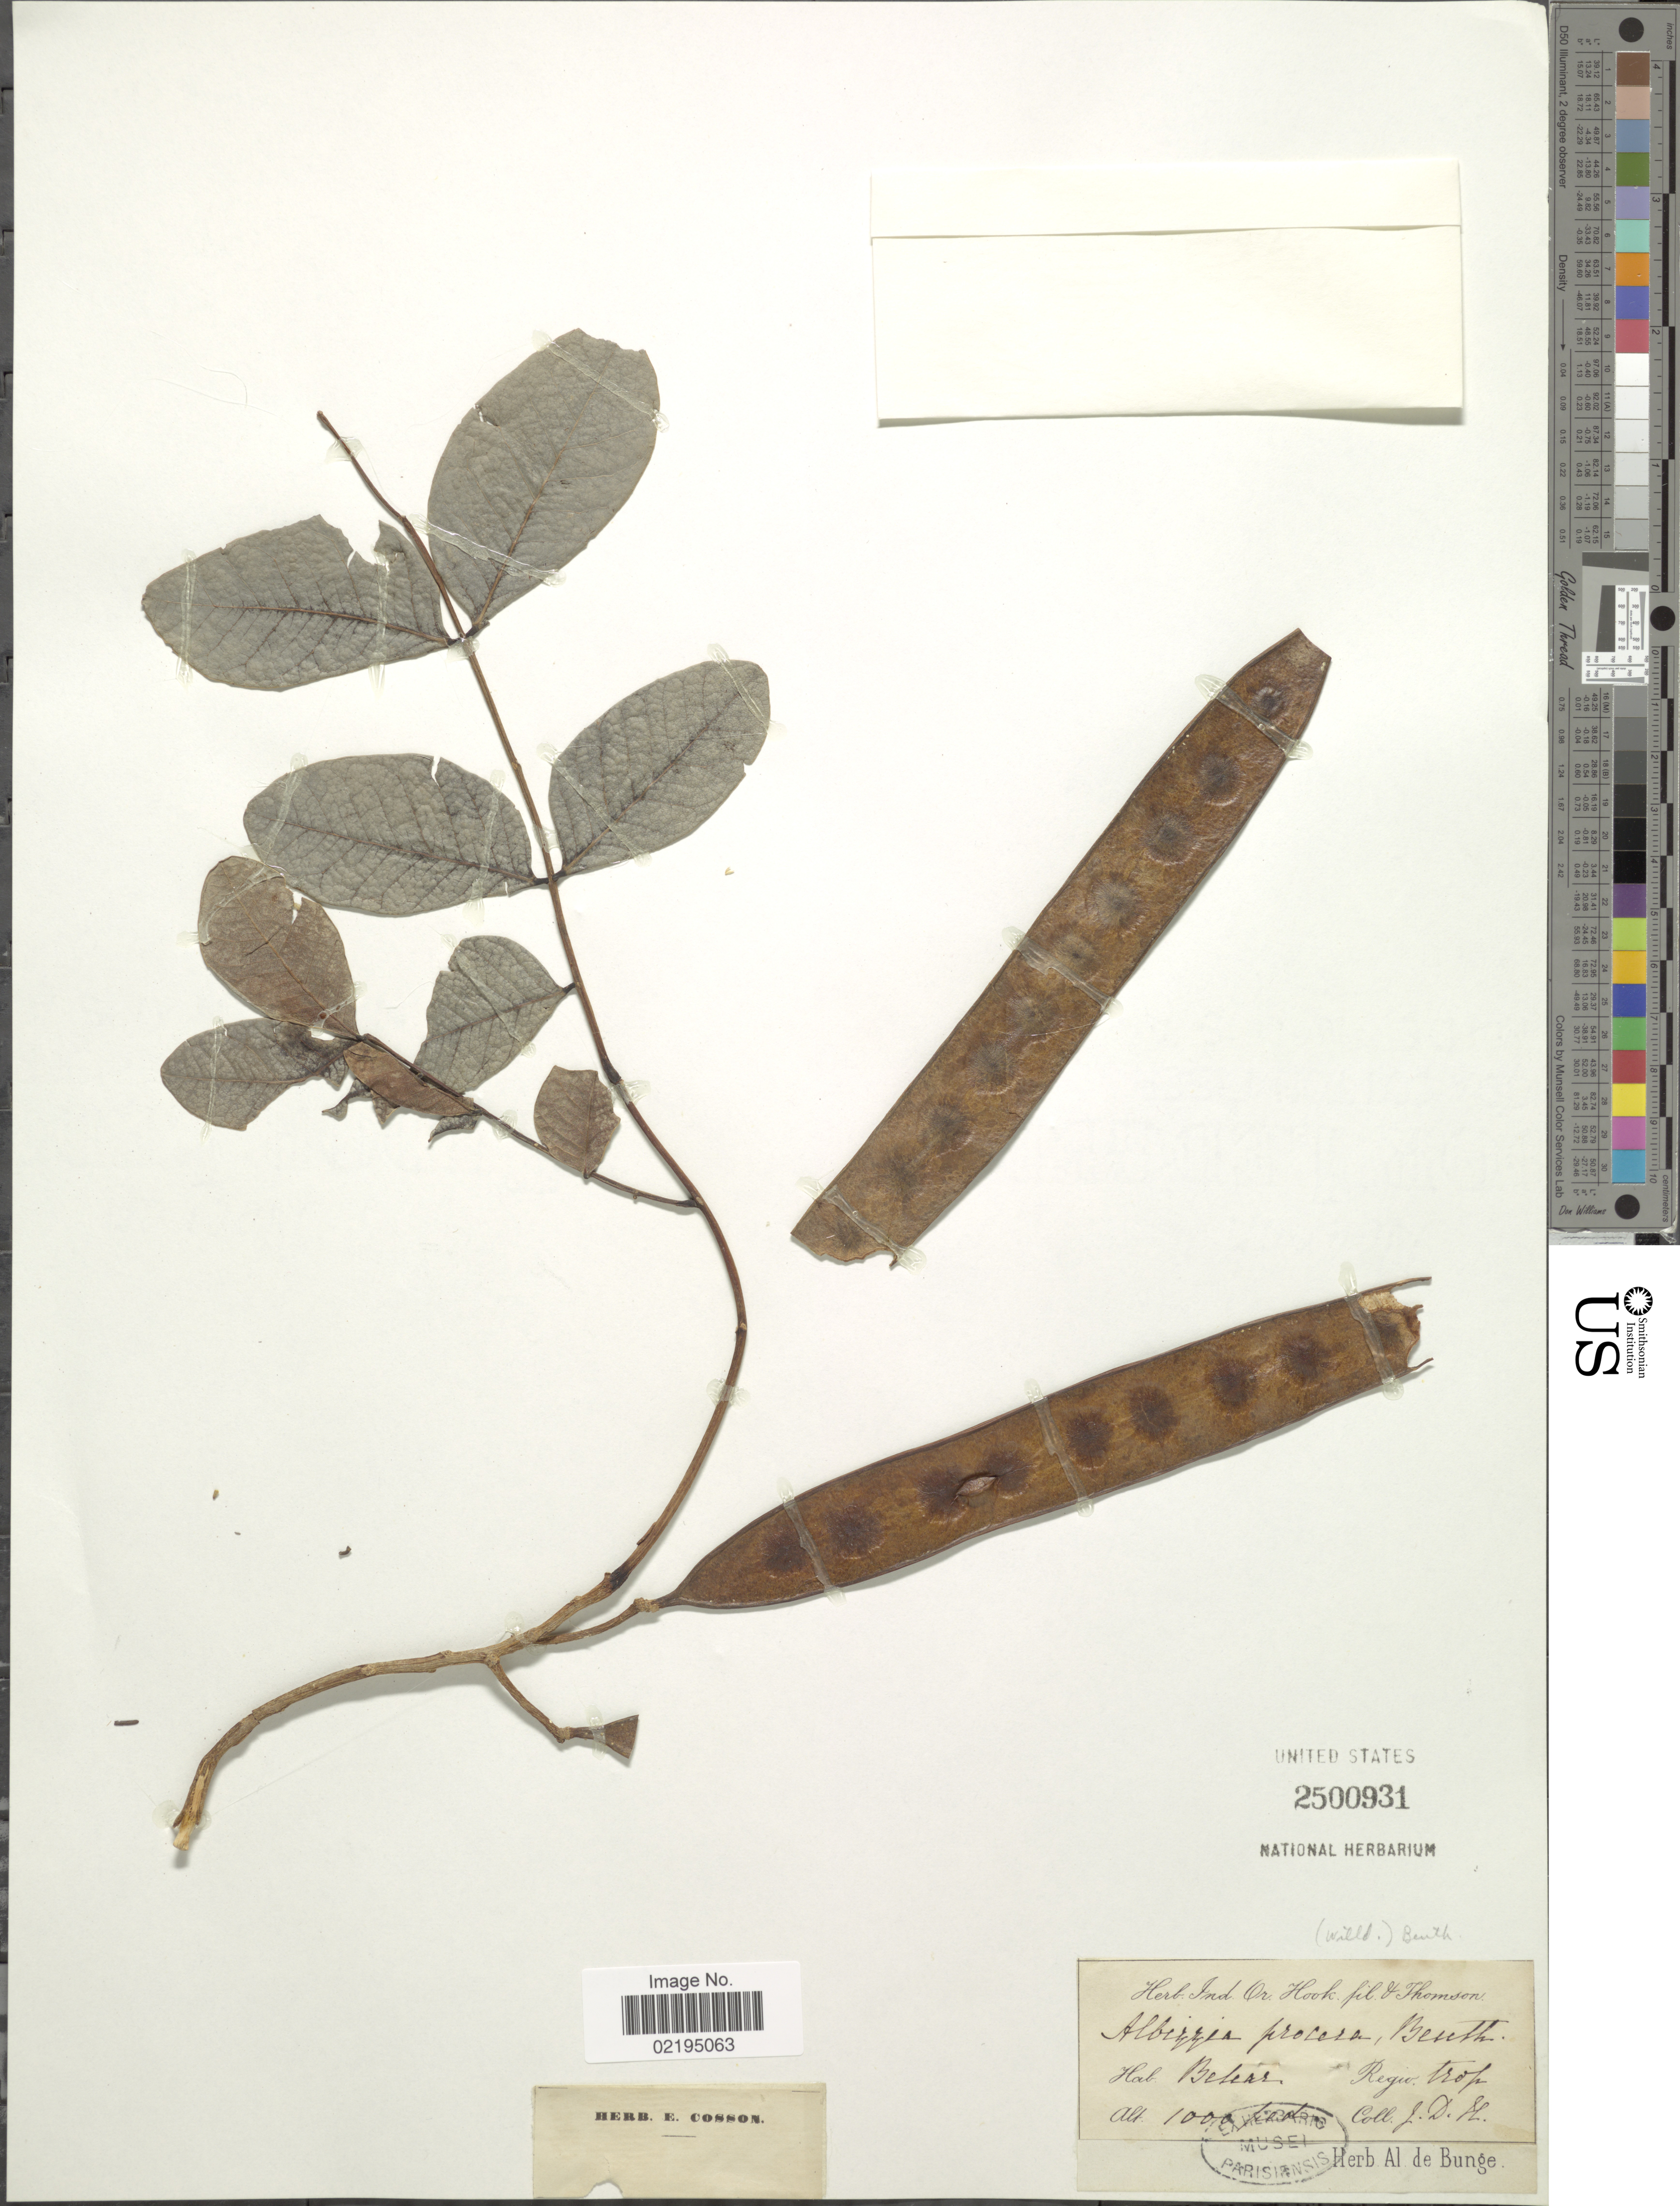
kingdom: Plantae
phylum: Tracheophyta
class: Magnoliopsida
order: Fabales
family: Fabaceae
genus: Albizia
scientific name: Albizia procera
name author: (Roxb.) Benth.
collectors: J. D. Hooker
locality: Belear [interpreted], regio trop.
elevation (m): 305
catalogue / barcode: US 2500931